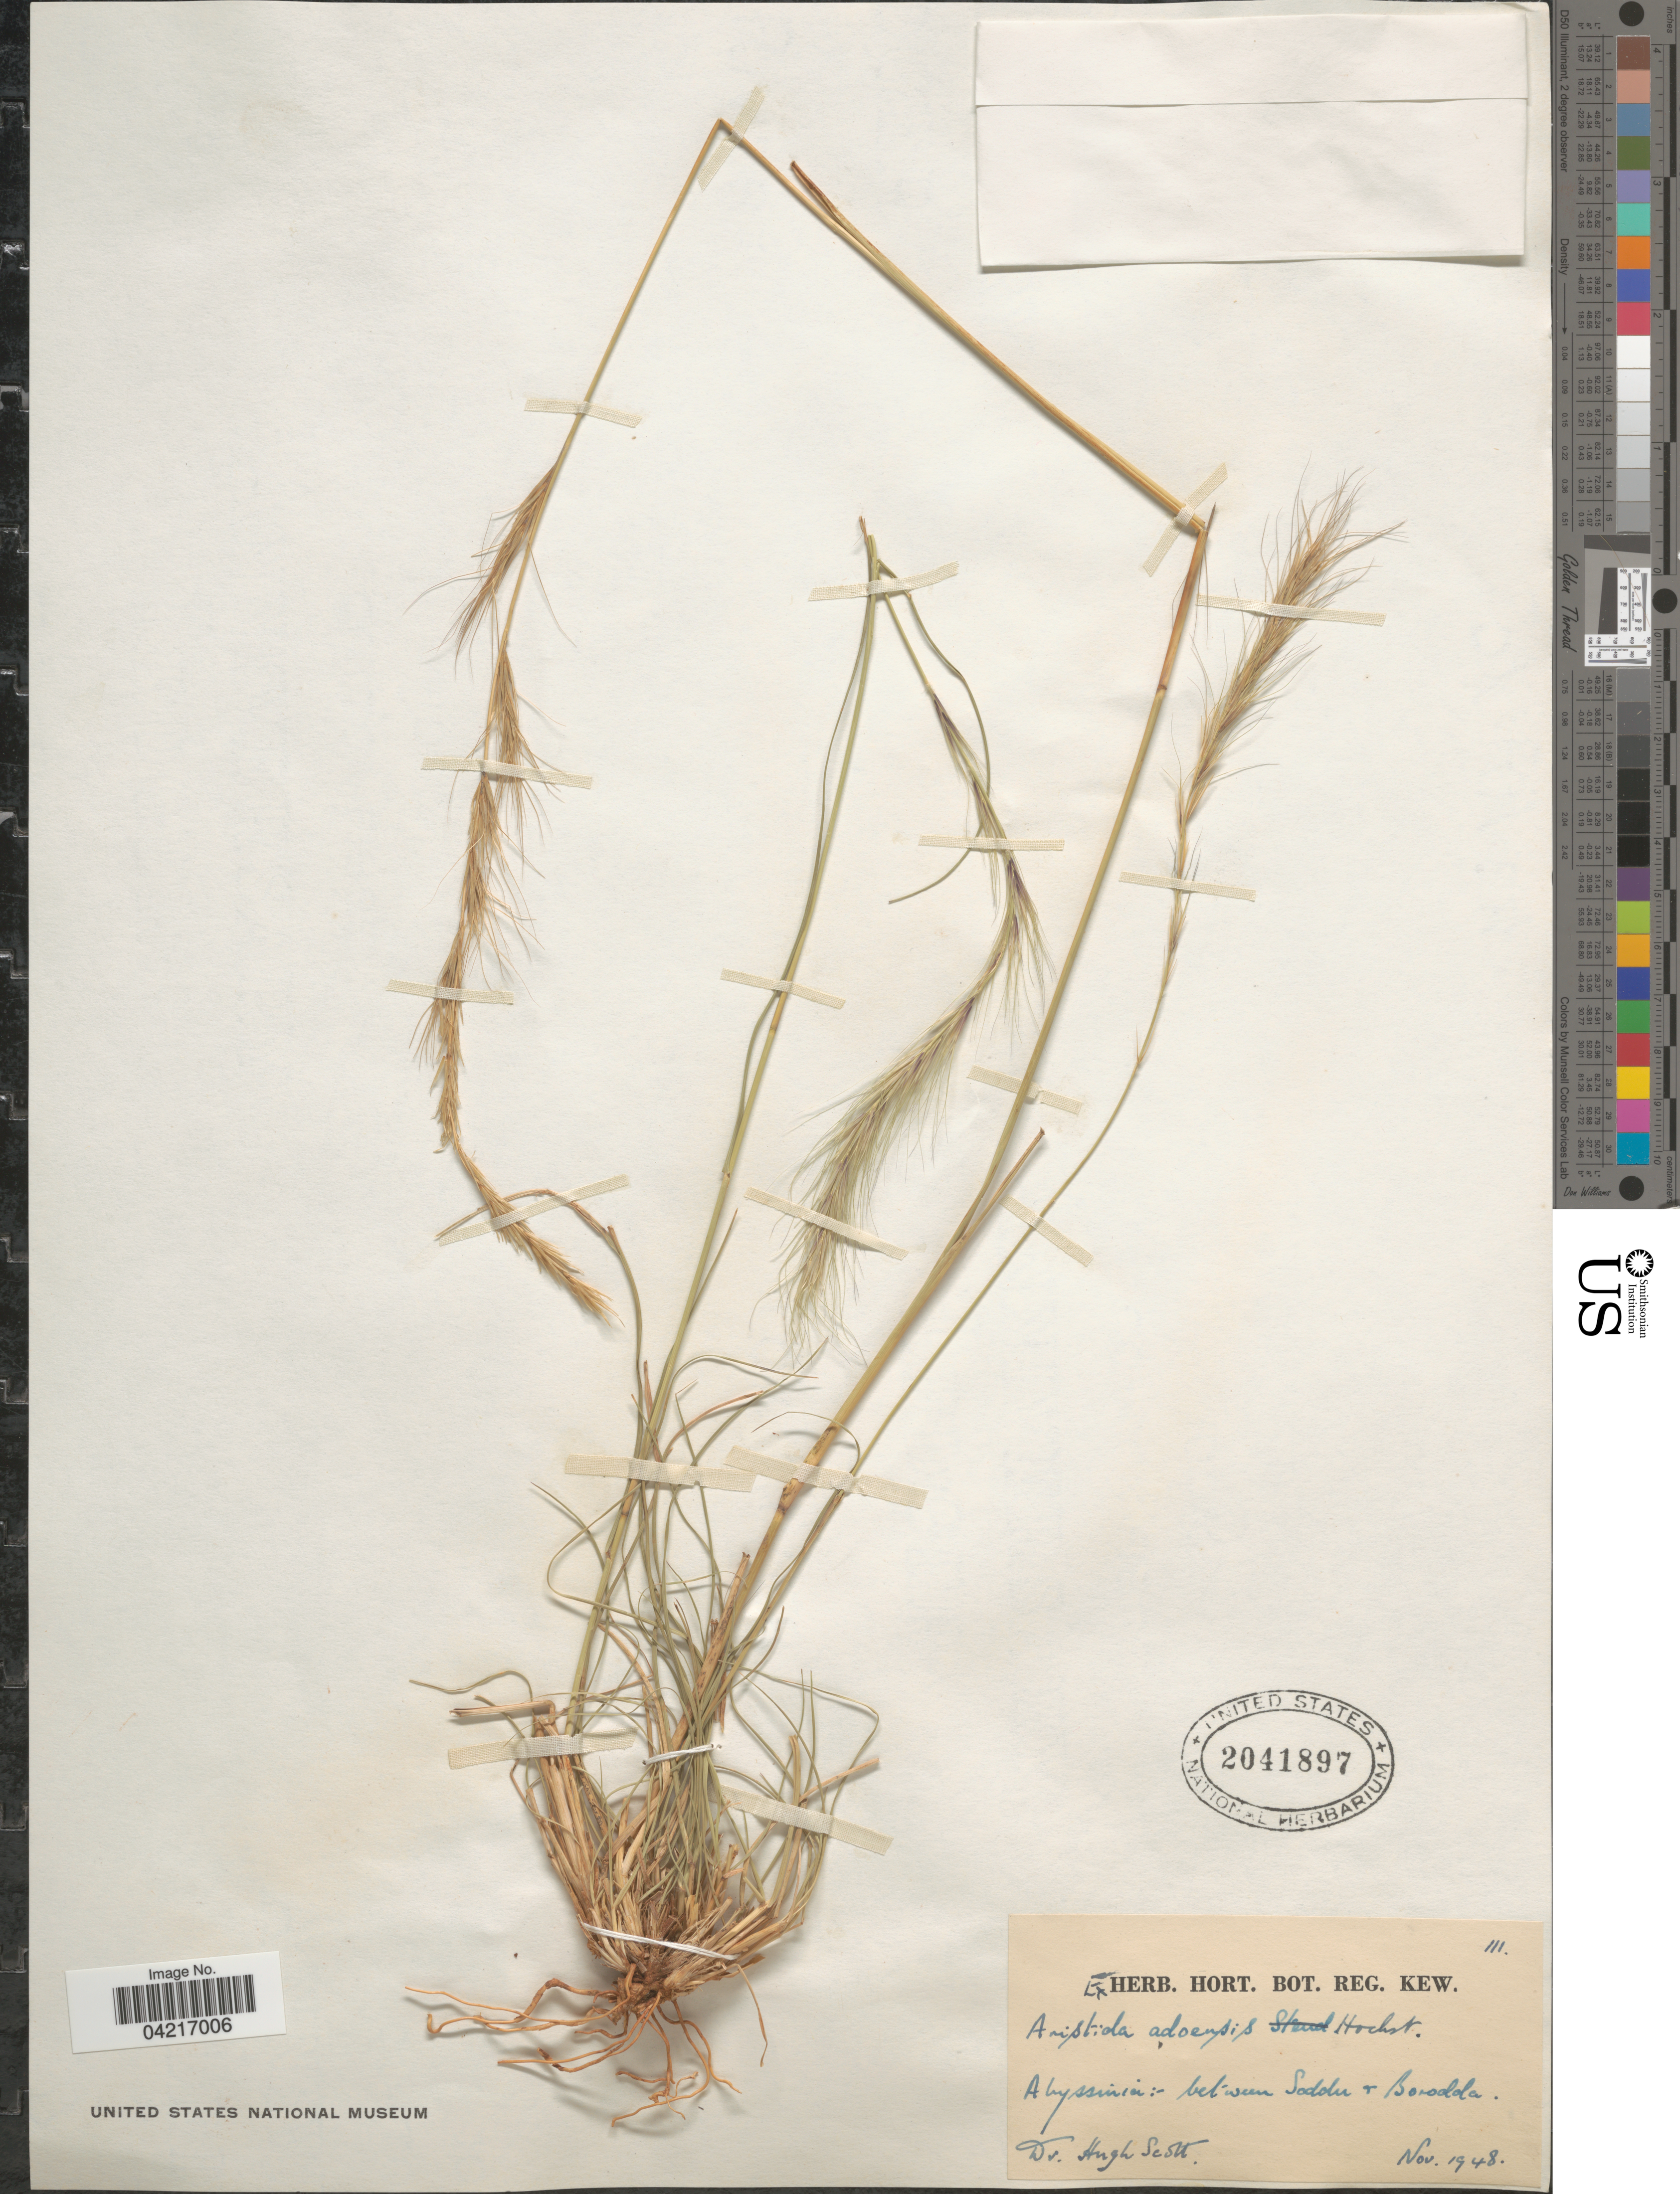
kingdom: Plantae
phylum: Tracheophyta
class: Liliopsida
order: Poales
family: Poaceae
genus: Aristida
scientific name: Aristida adoensis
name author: Hochst. ex A. Rich.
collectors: H. Scott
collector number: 111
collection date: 1948-11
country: Ethiopia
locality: Abyssinia:- between Soddu & Borodda.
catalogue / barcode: US 2041897